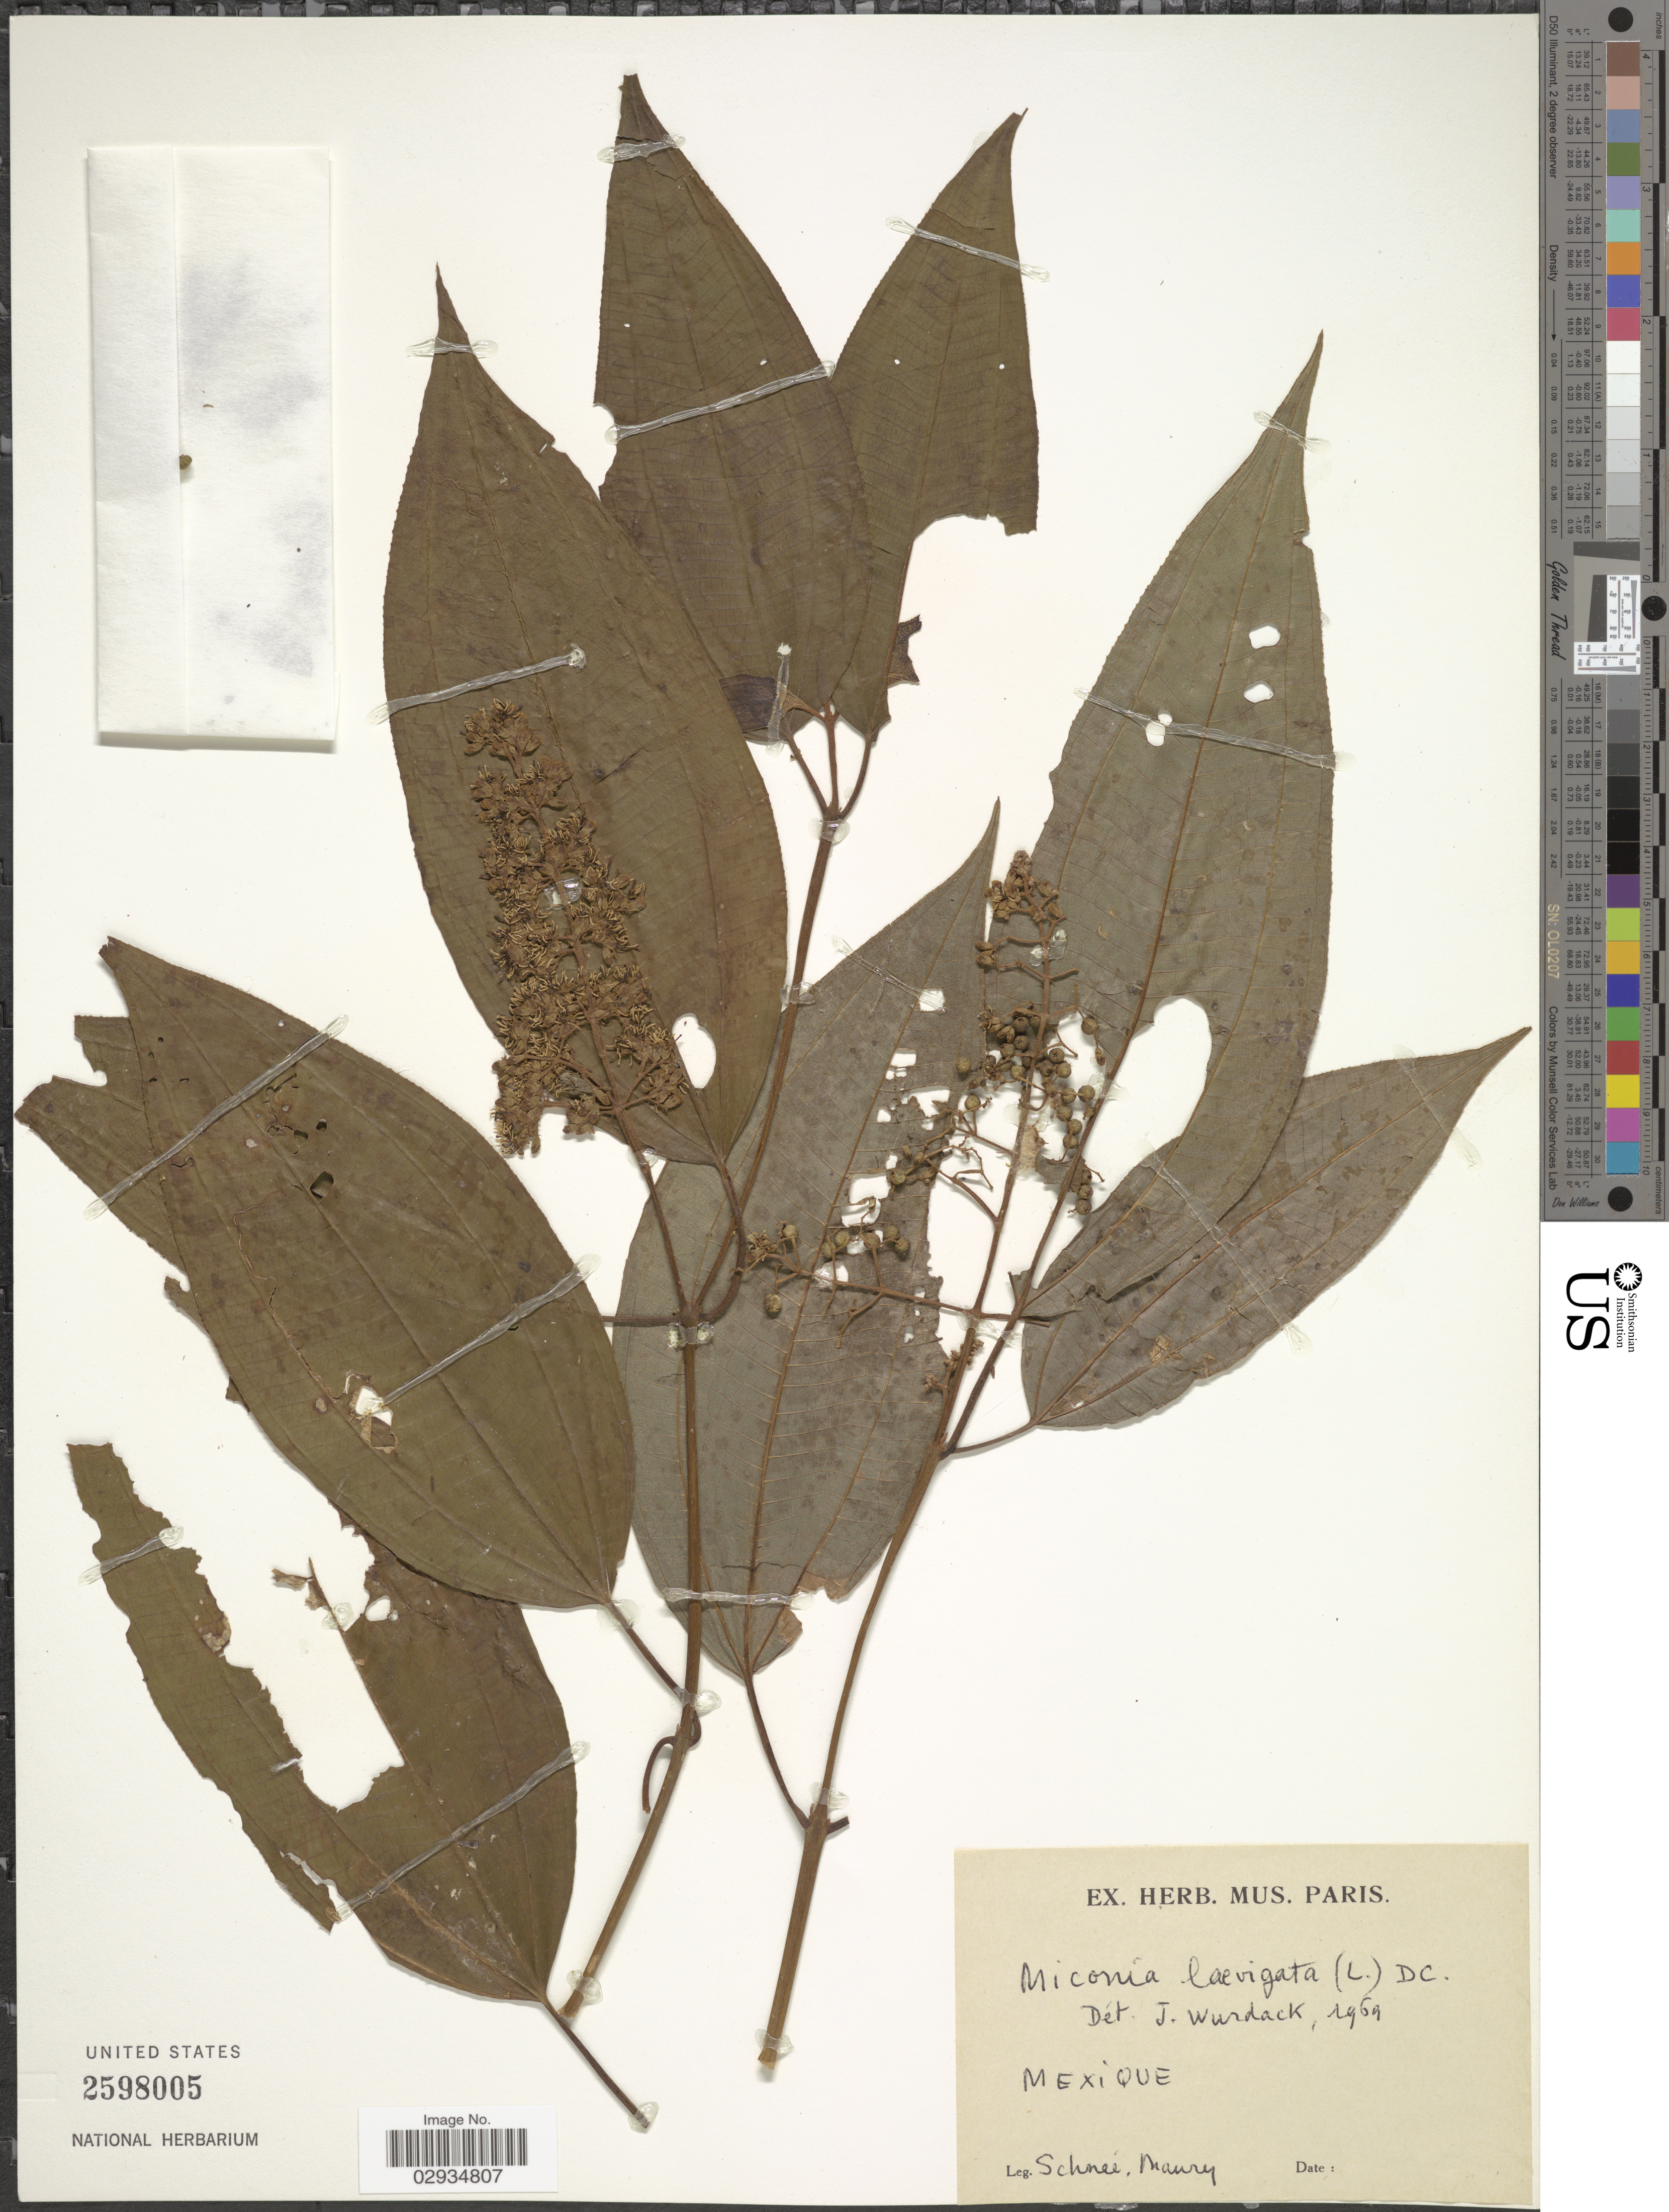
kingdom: Plantae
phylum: Tracheophyta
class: Magnoliopsida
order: Myrtales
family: Melastomataceae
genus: Miconia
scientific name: Miconia laevigata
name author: (L.) D. Don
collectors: -- Schnée & Maury, --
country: Mexico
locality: Mexique.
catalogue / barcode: US 2598005